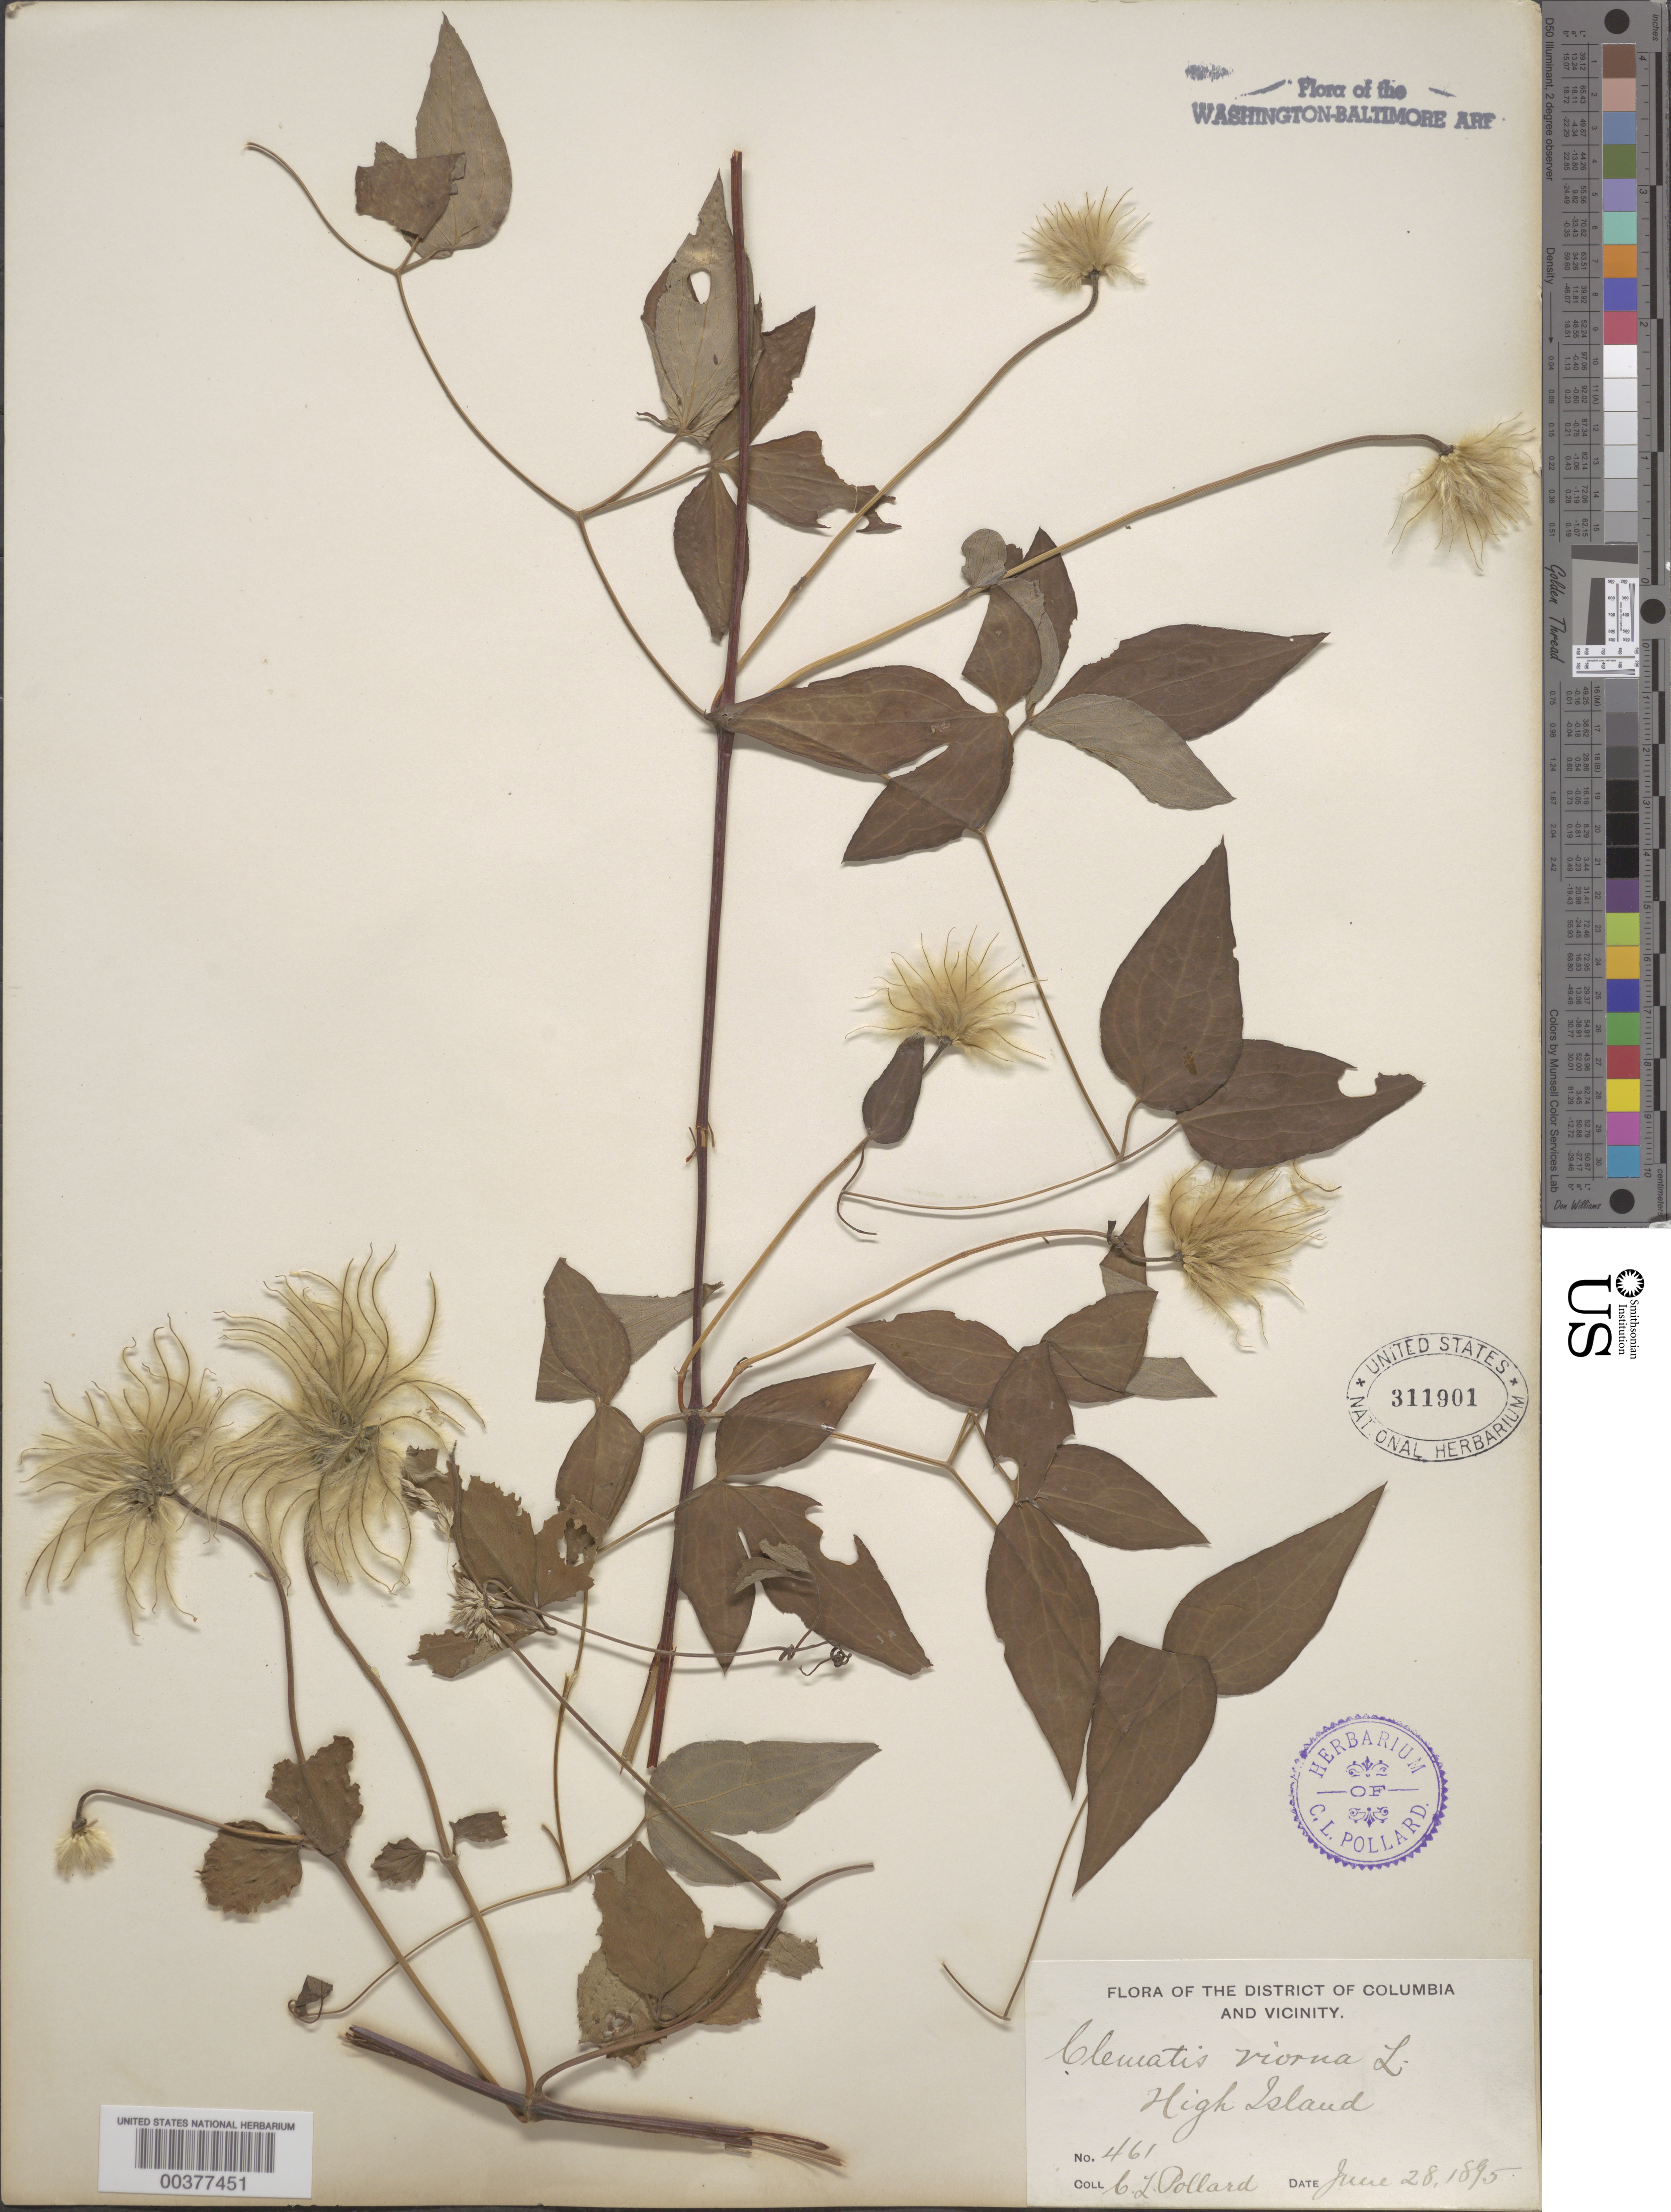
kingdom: Plantae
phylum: Tracheophyta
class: Magnoliopsida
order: Ranunculales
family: Ranunculaceae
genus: Clematis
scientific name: Clematis viorna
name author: L.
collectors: C. L. Pollard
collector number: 461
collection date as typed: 28 Jun 1895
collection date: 1895-06-28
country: United States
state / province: Maryland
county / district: Montgomery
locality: High Island C. & O. Canal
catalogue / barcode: US 311901